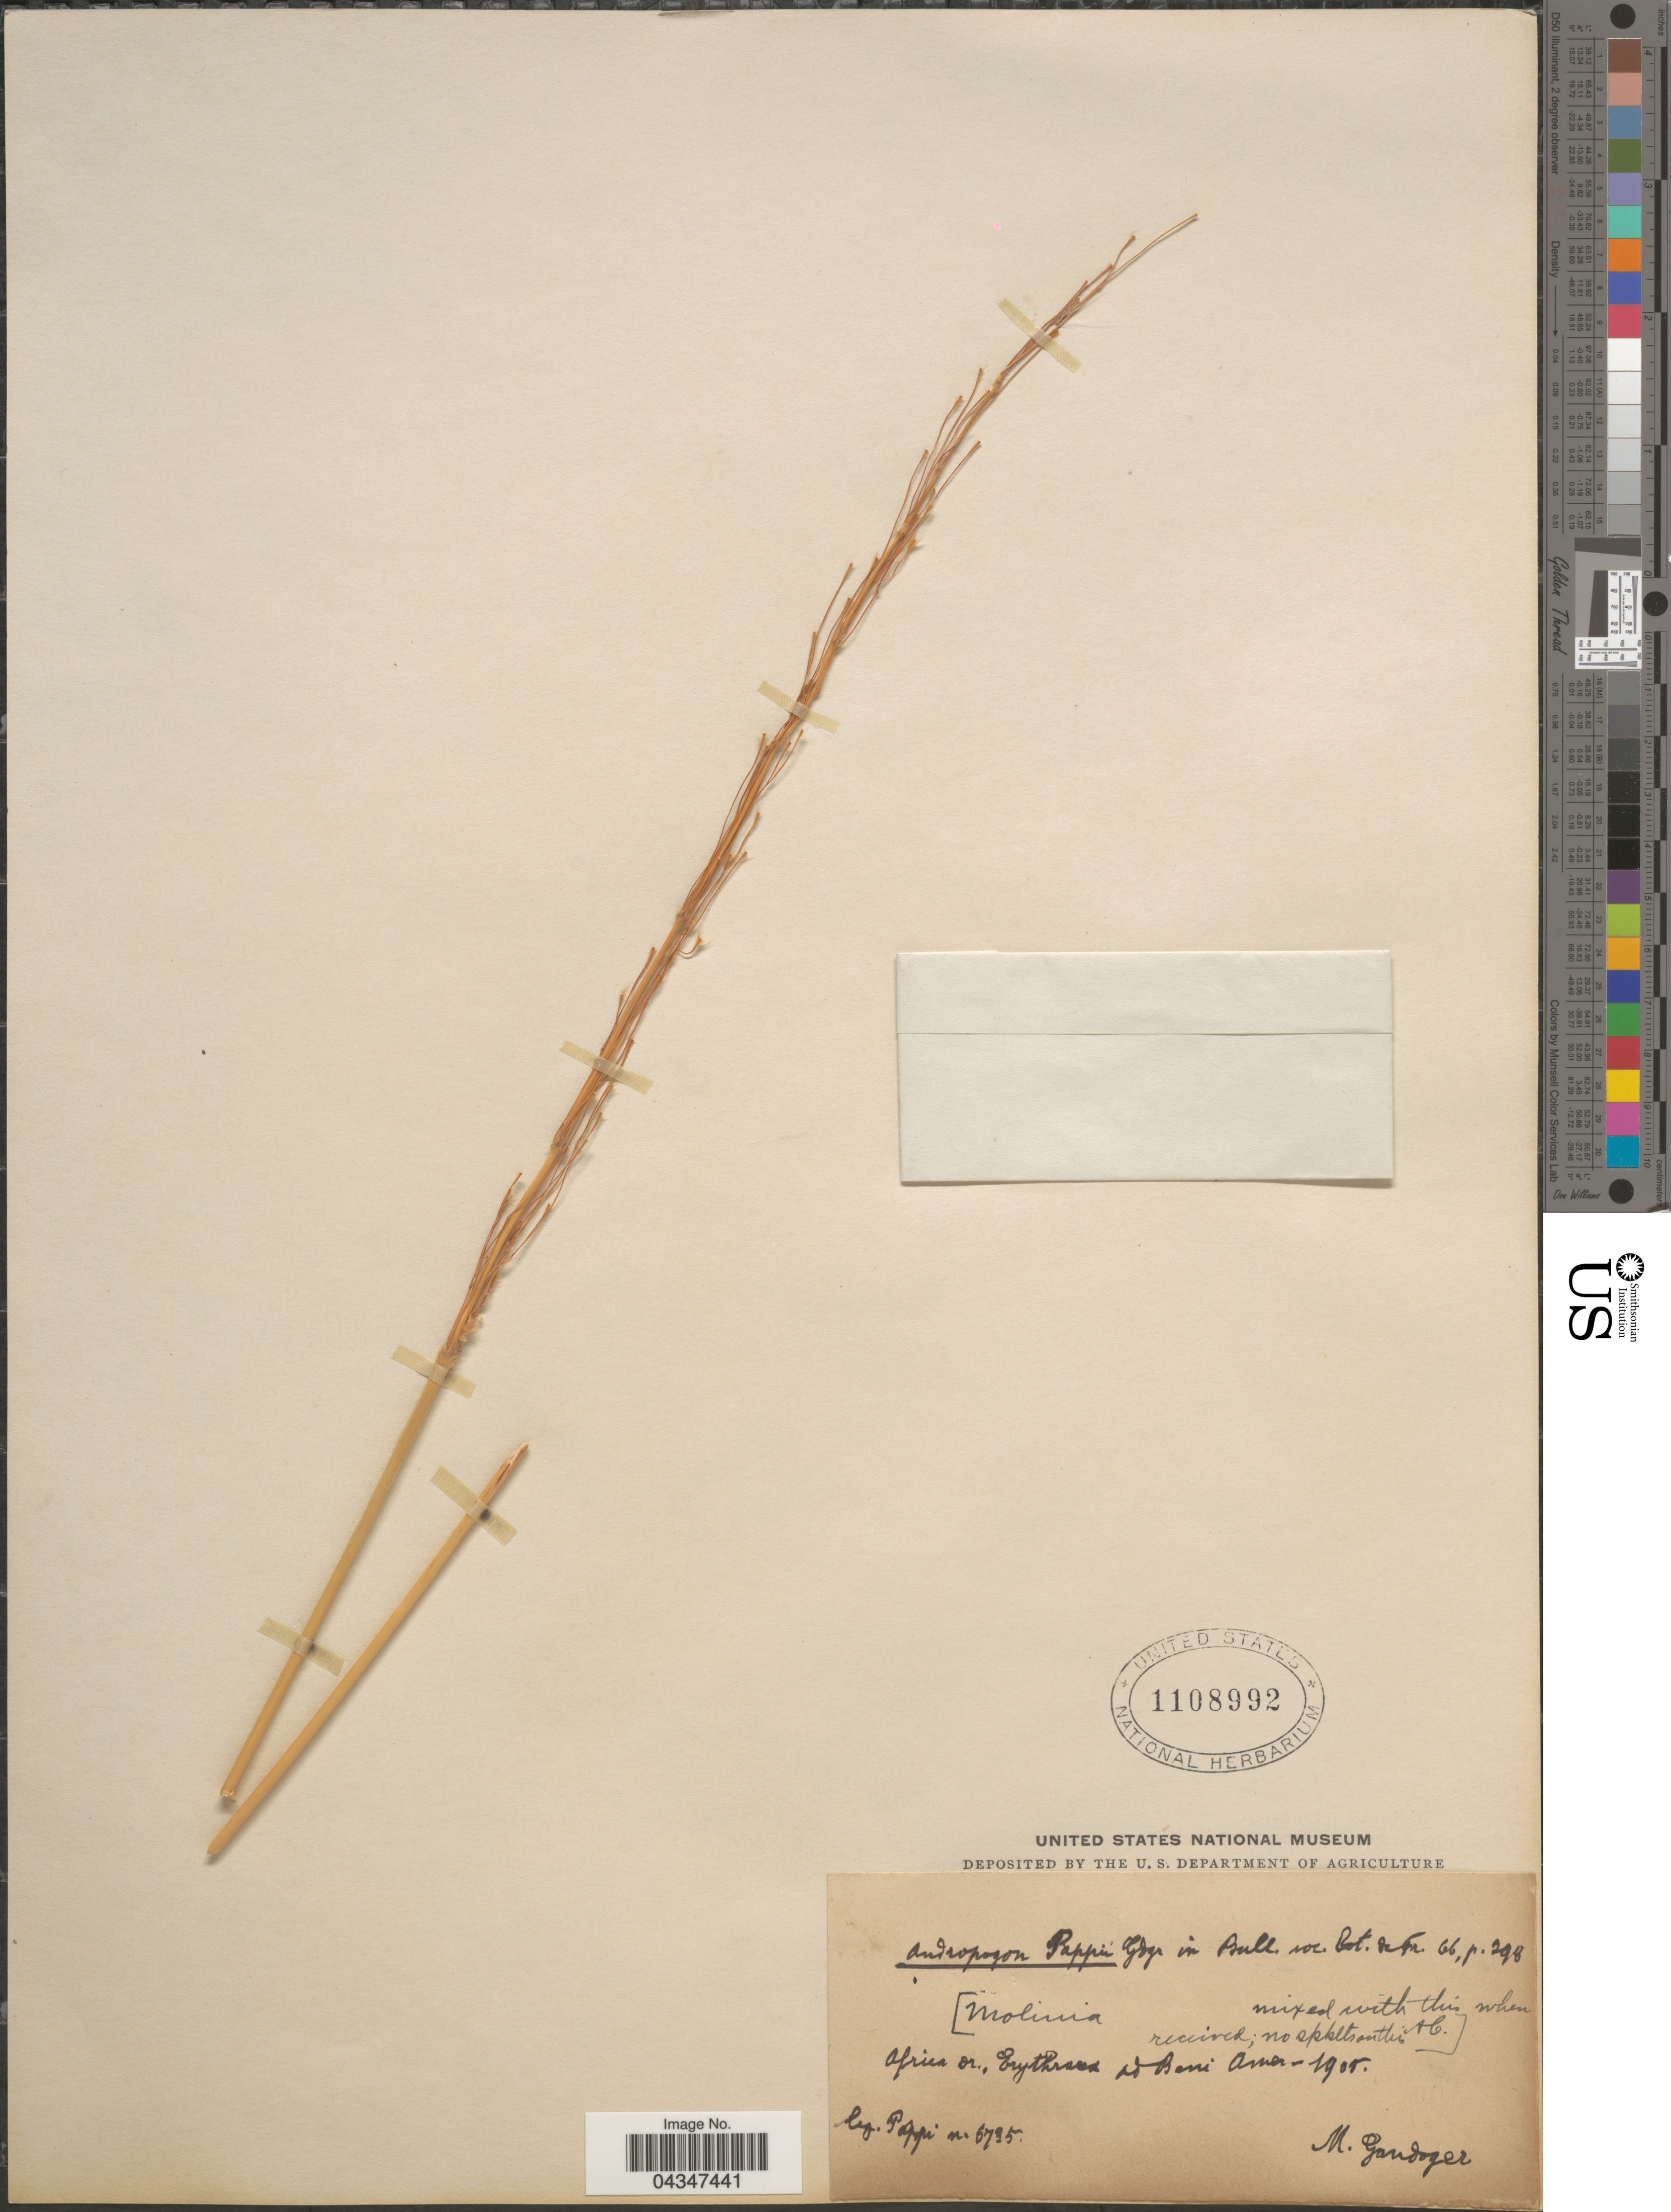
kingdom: Plantae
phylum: Tracheophyta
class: Liliopsida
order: Poales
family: Poaceae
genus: Andropogon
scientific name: Andropogon sp.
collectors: Pappi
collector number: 6735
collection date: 1905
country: Eritrea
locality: Africa or., Erythraea ad Beni Amer.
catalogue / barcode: US 1108992